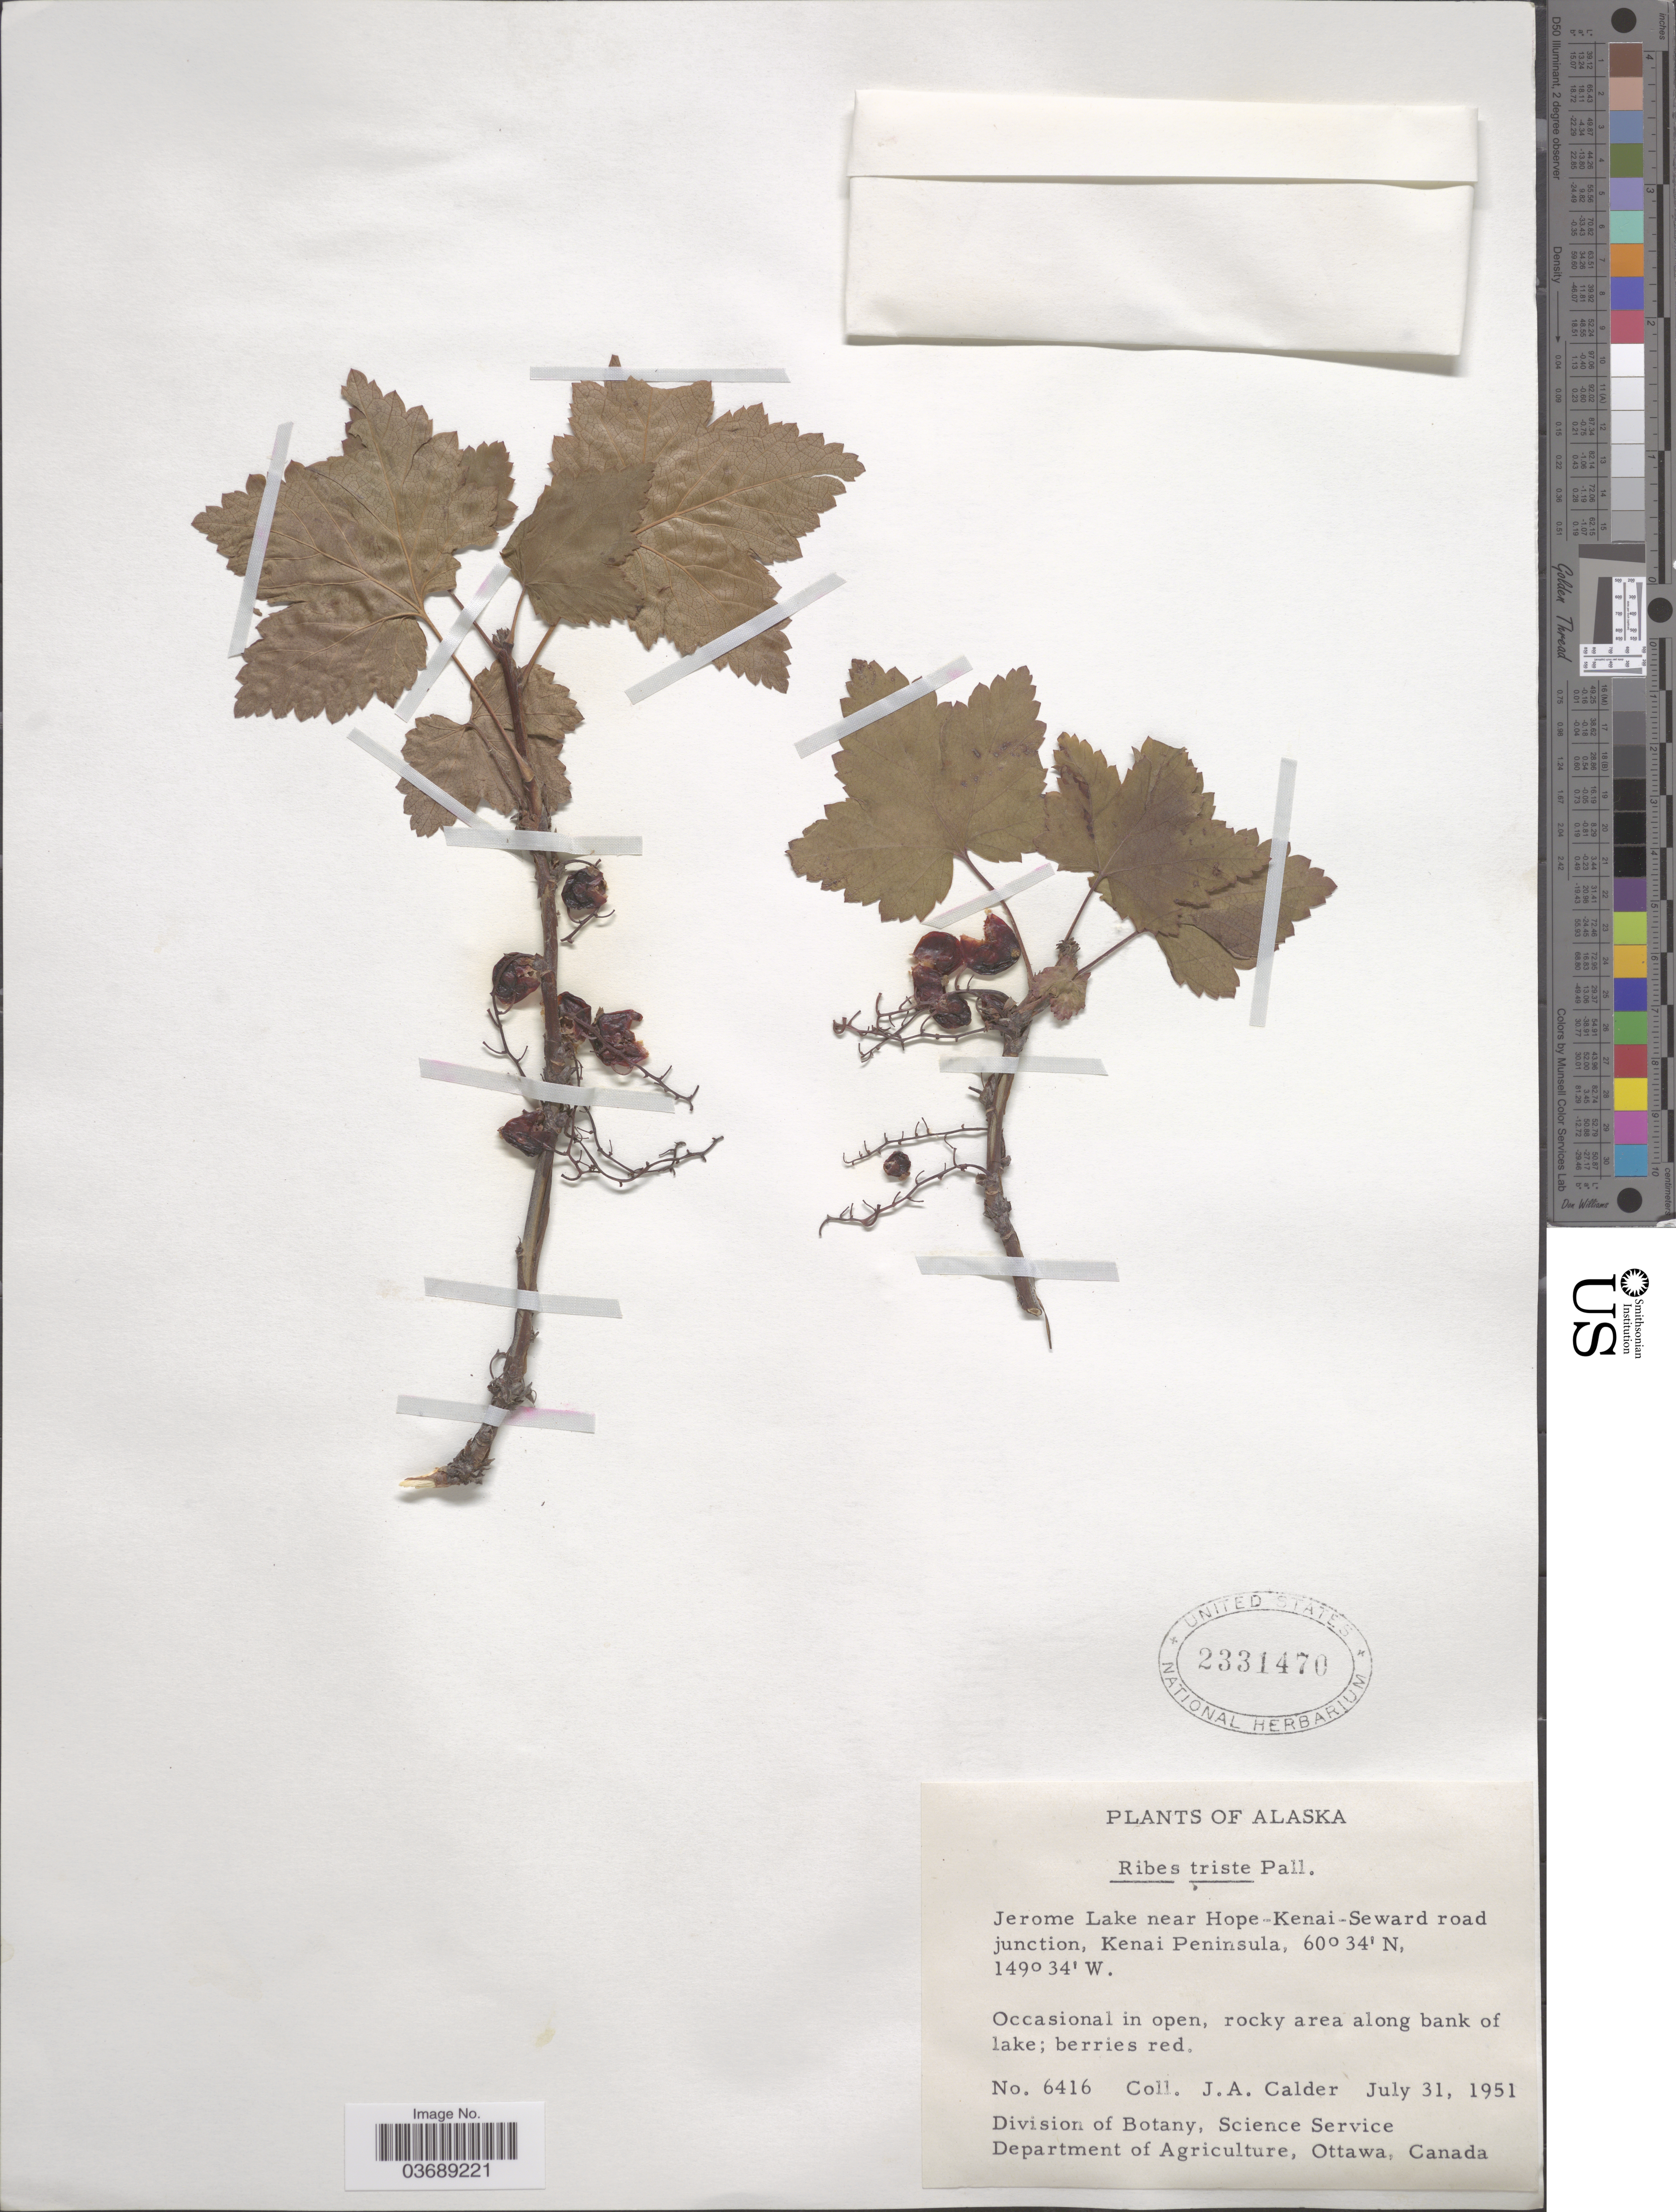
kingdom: Plantae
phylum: Tracheophyta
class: Magnoliopsida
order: Saxifragales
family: Grossulariaceae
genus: Ribes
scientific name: Ribes triste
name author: Pall.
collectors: J. A. Calder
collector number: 6416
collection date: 1951-07-31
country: United States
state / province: Alaska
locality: Jerome Lake near Hope-Kenai-Seward road junction, Kenai Peninsula.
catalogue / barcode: US 2331470